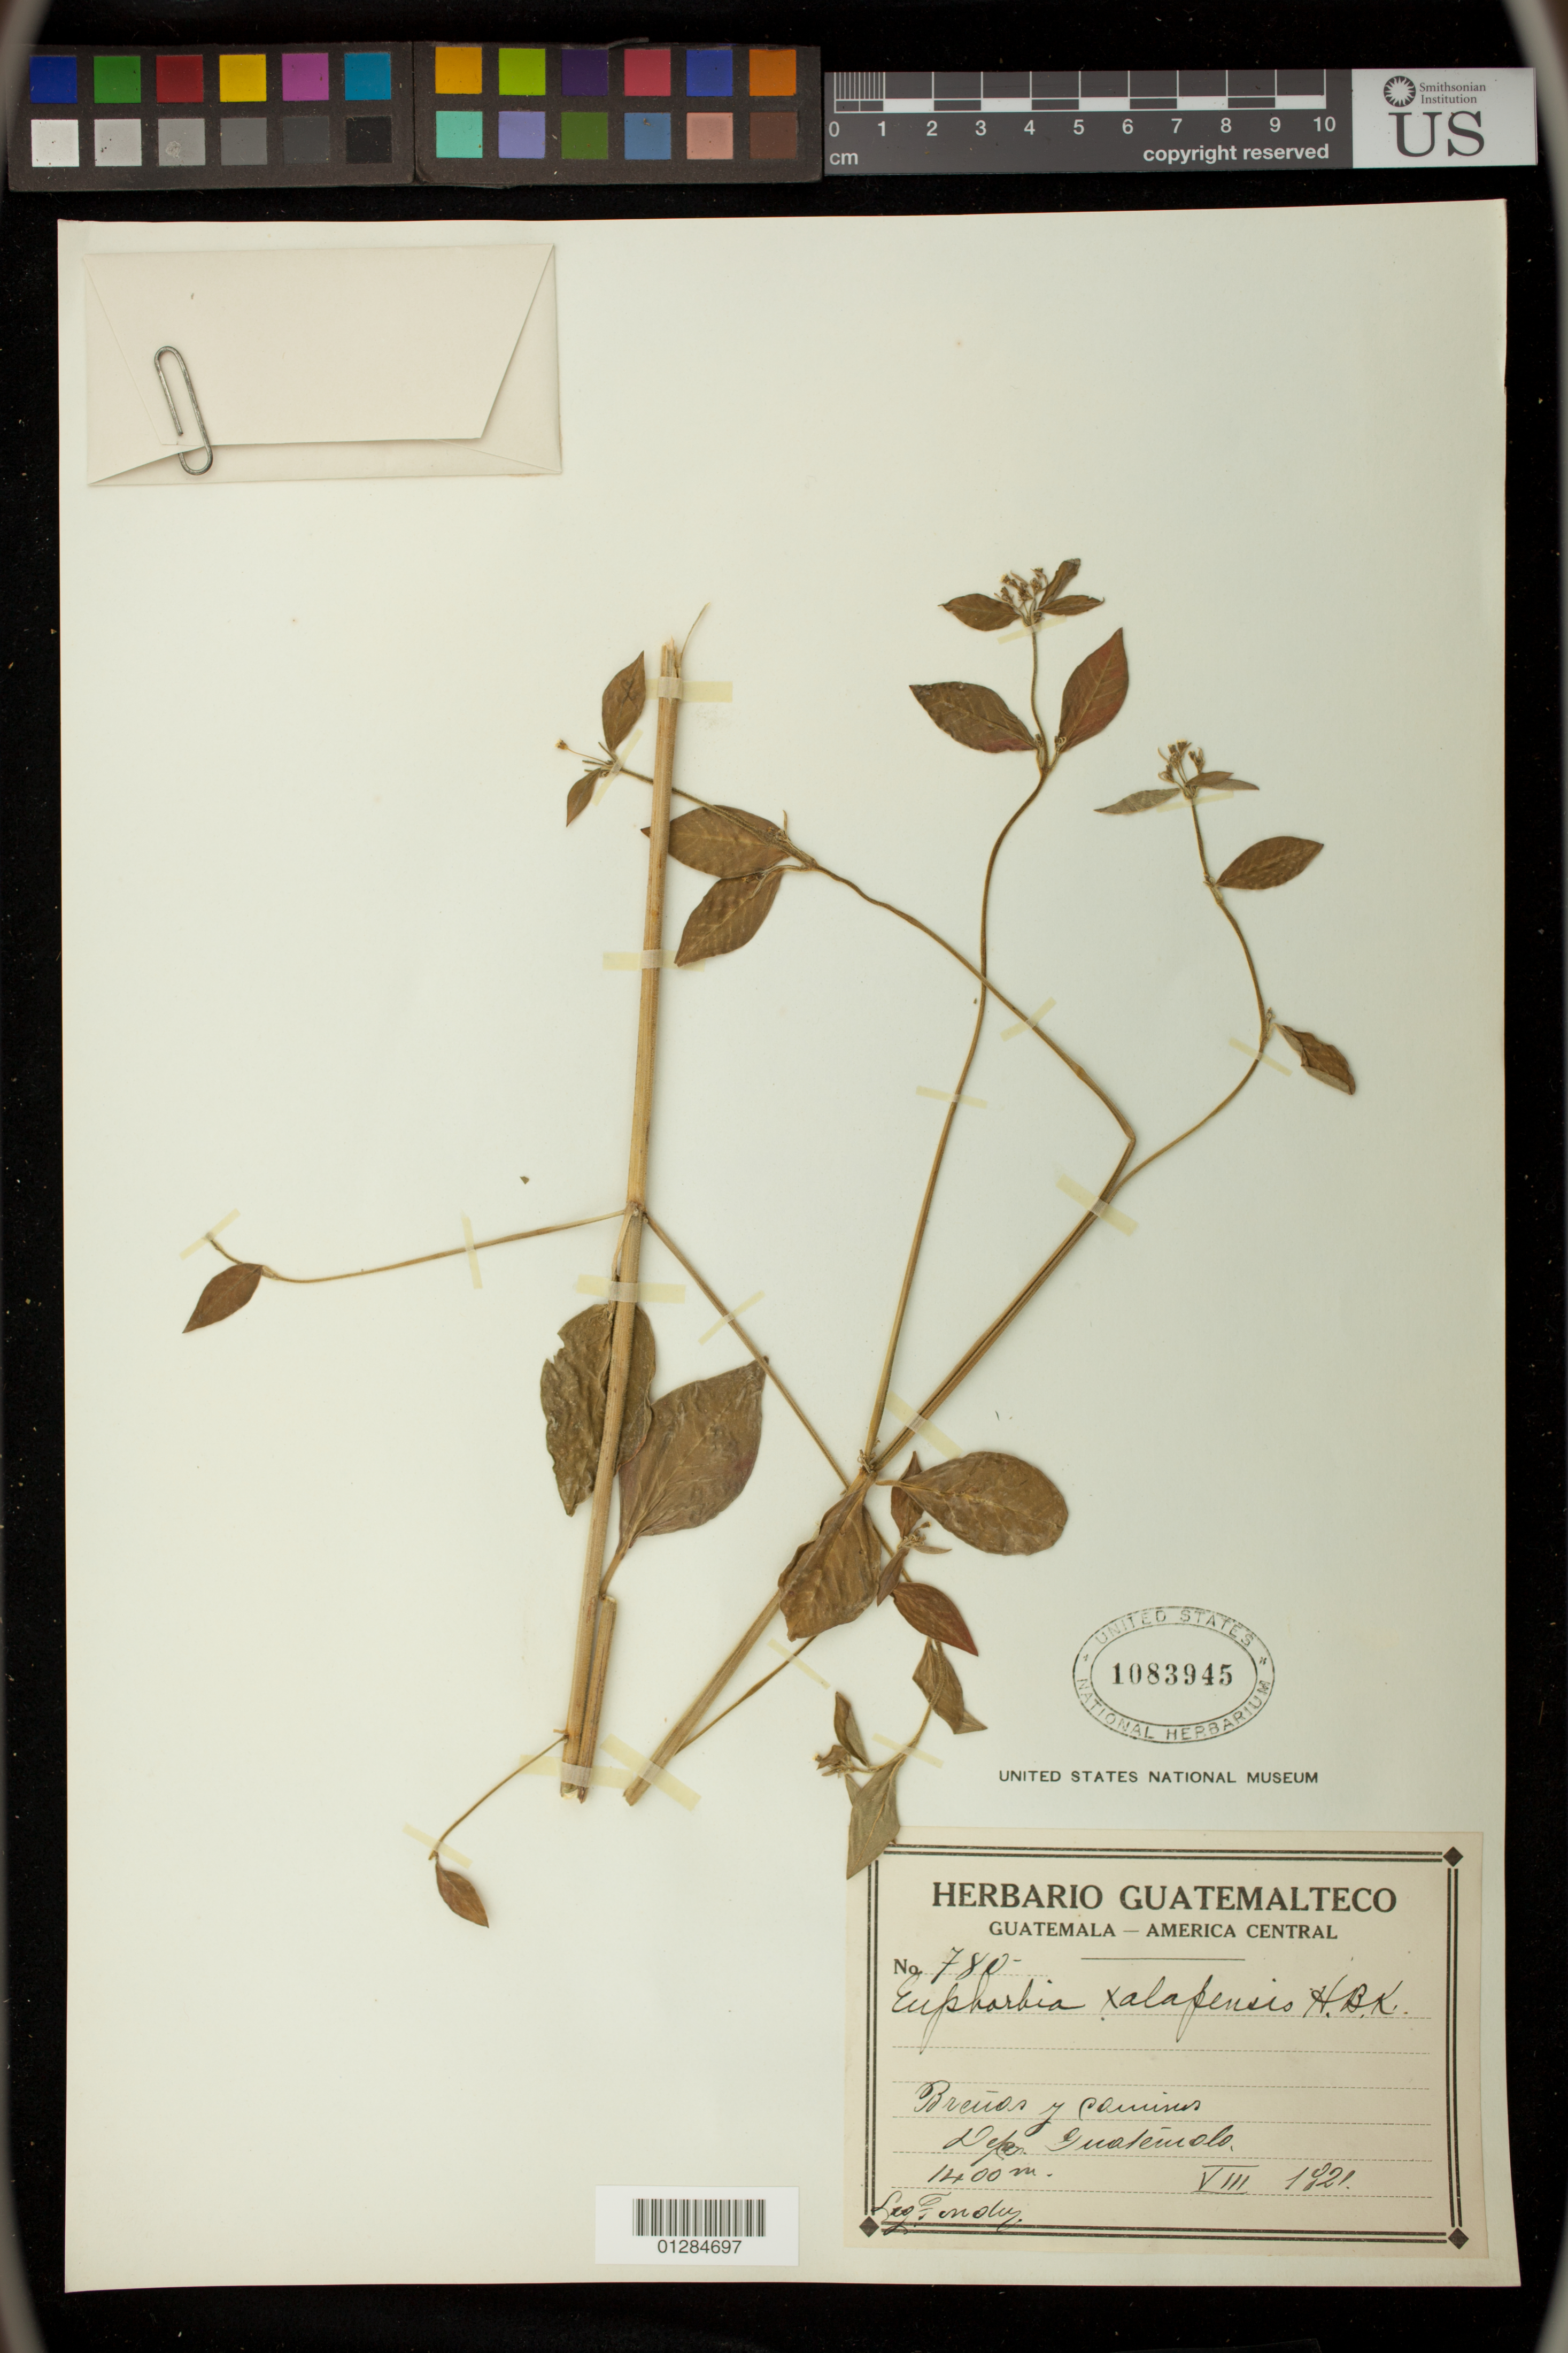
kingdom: Plantae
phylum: Tracheophyta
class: Magnoliopsida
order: Malpighiales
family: Euphorbiaceae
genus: Euphorbia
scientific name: Euphorbia xalapensis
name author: Kunth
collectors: A. Tonduz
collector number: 780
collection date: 1921-08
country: Guatemala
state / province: Guatemala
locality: Breuos y chiminos [sp?]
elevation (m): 1400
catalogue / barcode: US 1083945